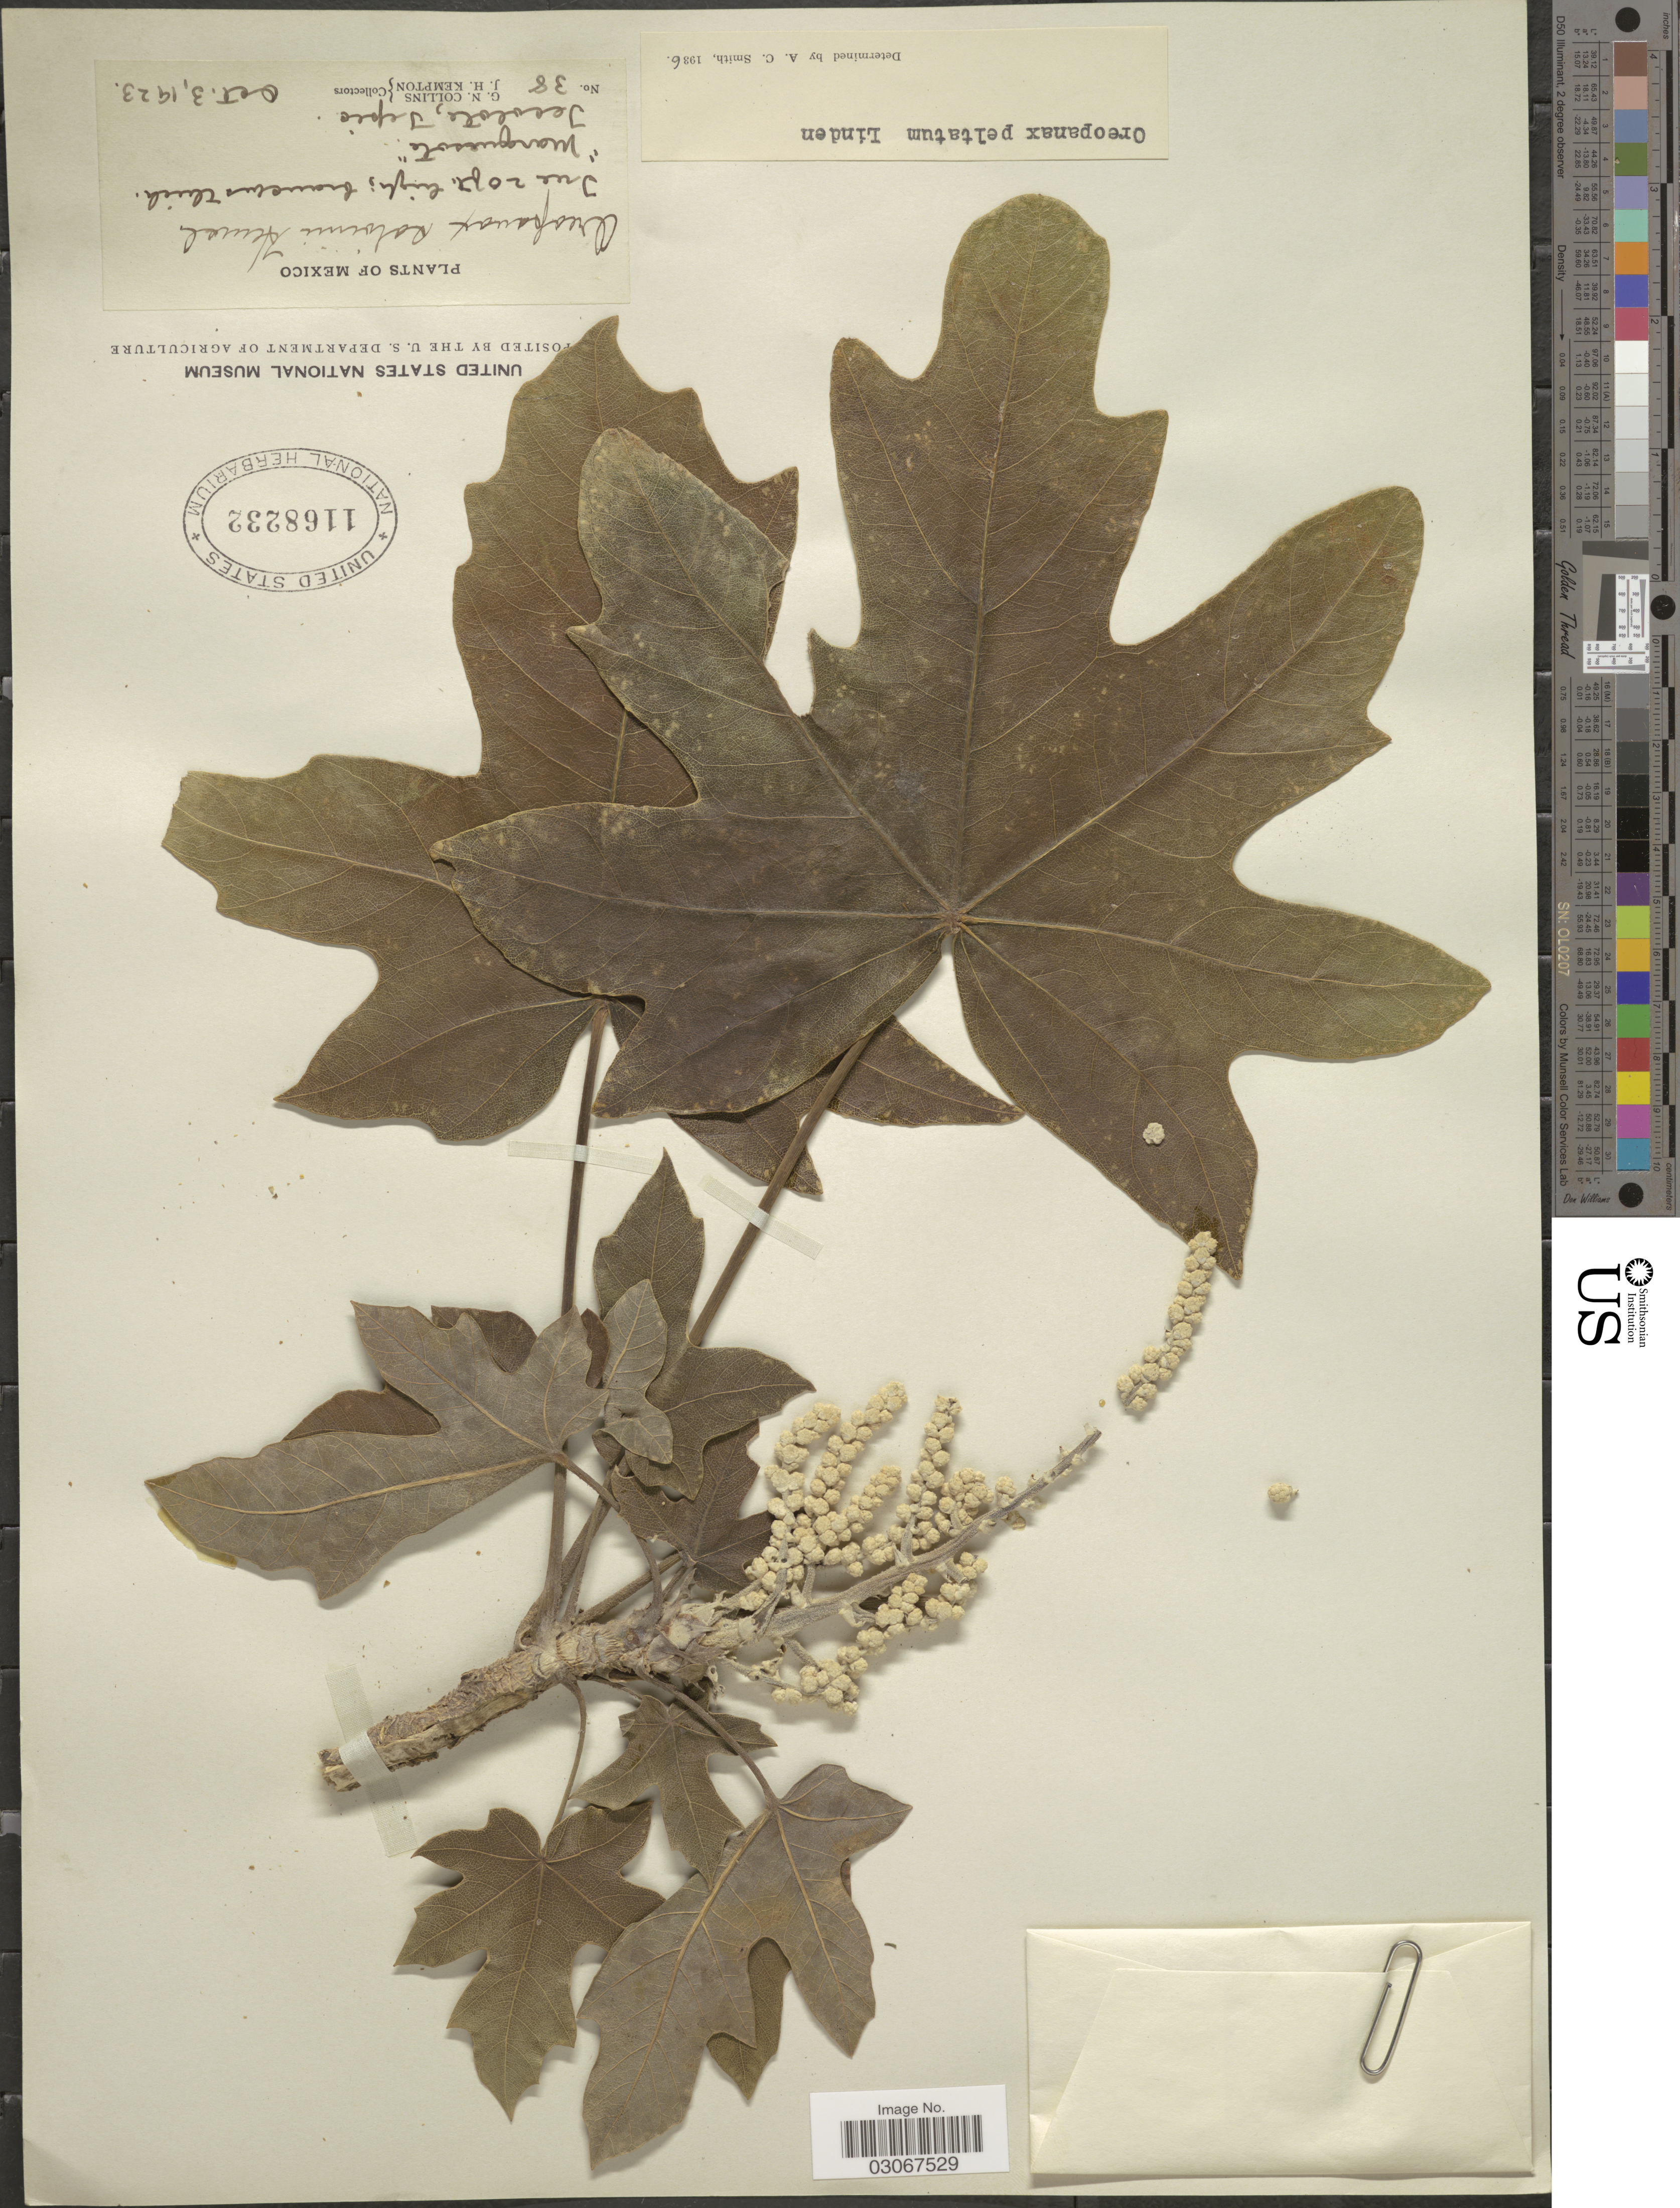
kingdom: Plantae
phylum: Tracheophyta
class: Magnoliopsida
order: Apiales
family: Araliaceae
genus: Oreopanax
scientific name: Oreopanax peltatus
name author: Linden ex Regel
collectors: G. Collins & J. H. Kempton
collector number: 38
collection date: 1923-10-03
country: Mexico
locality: Tecolote, Tepic.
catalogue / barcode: US 1168232